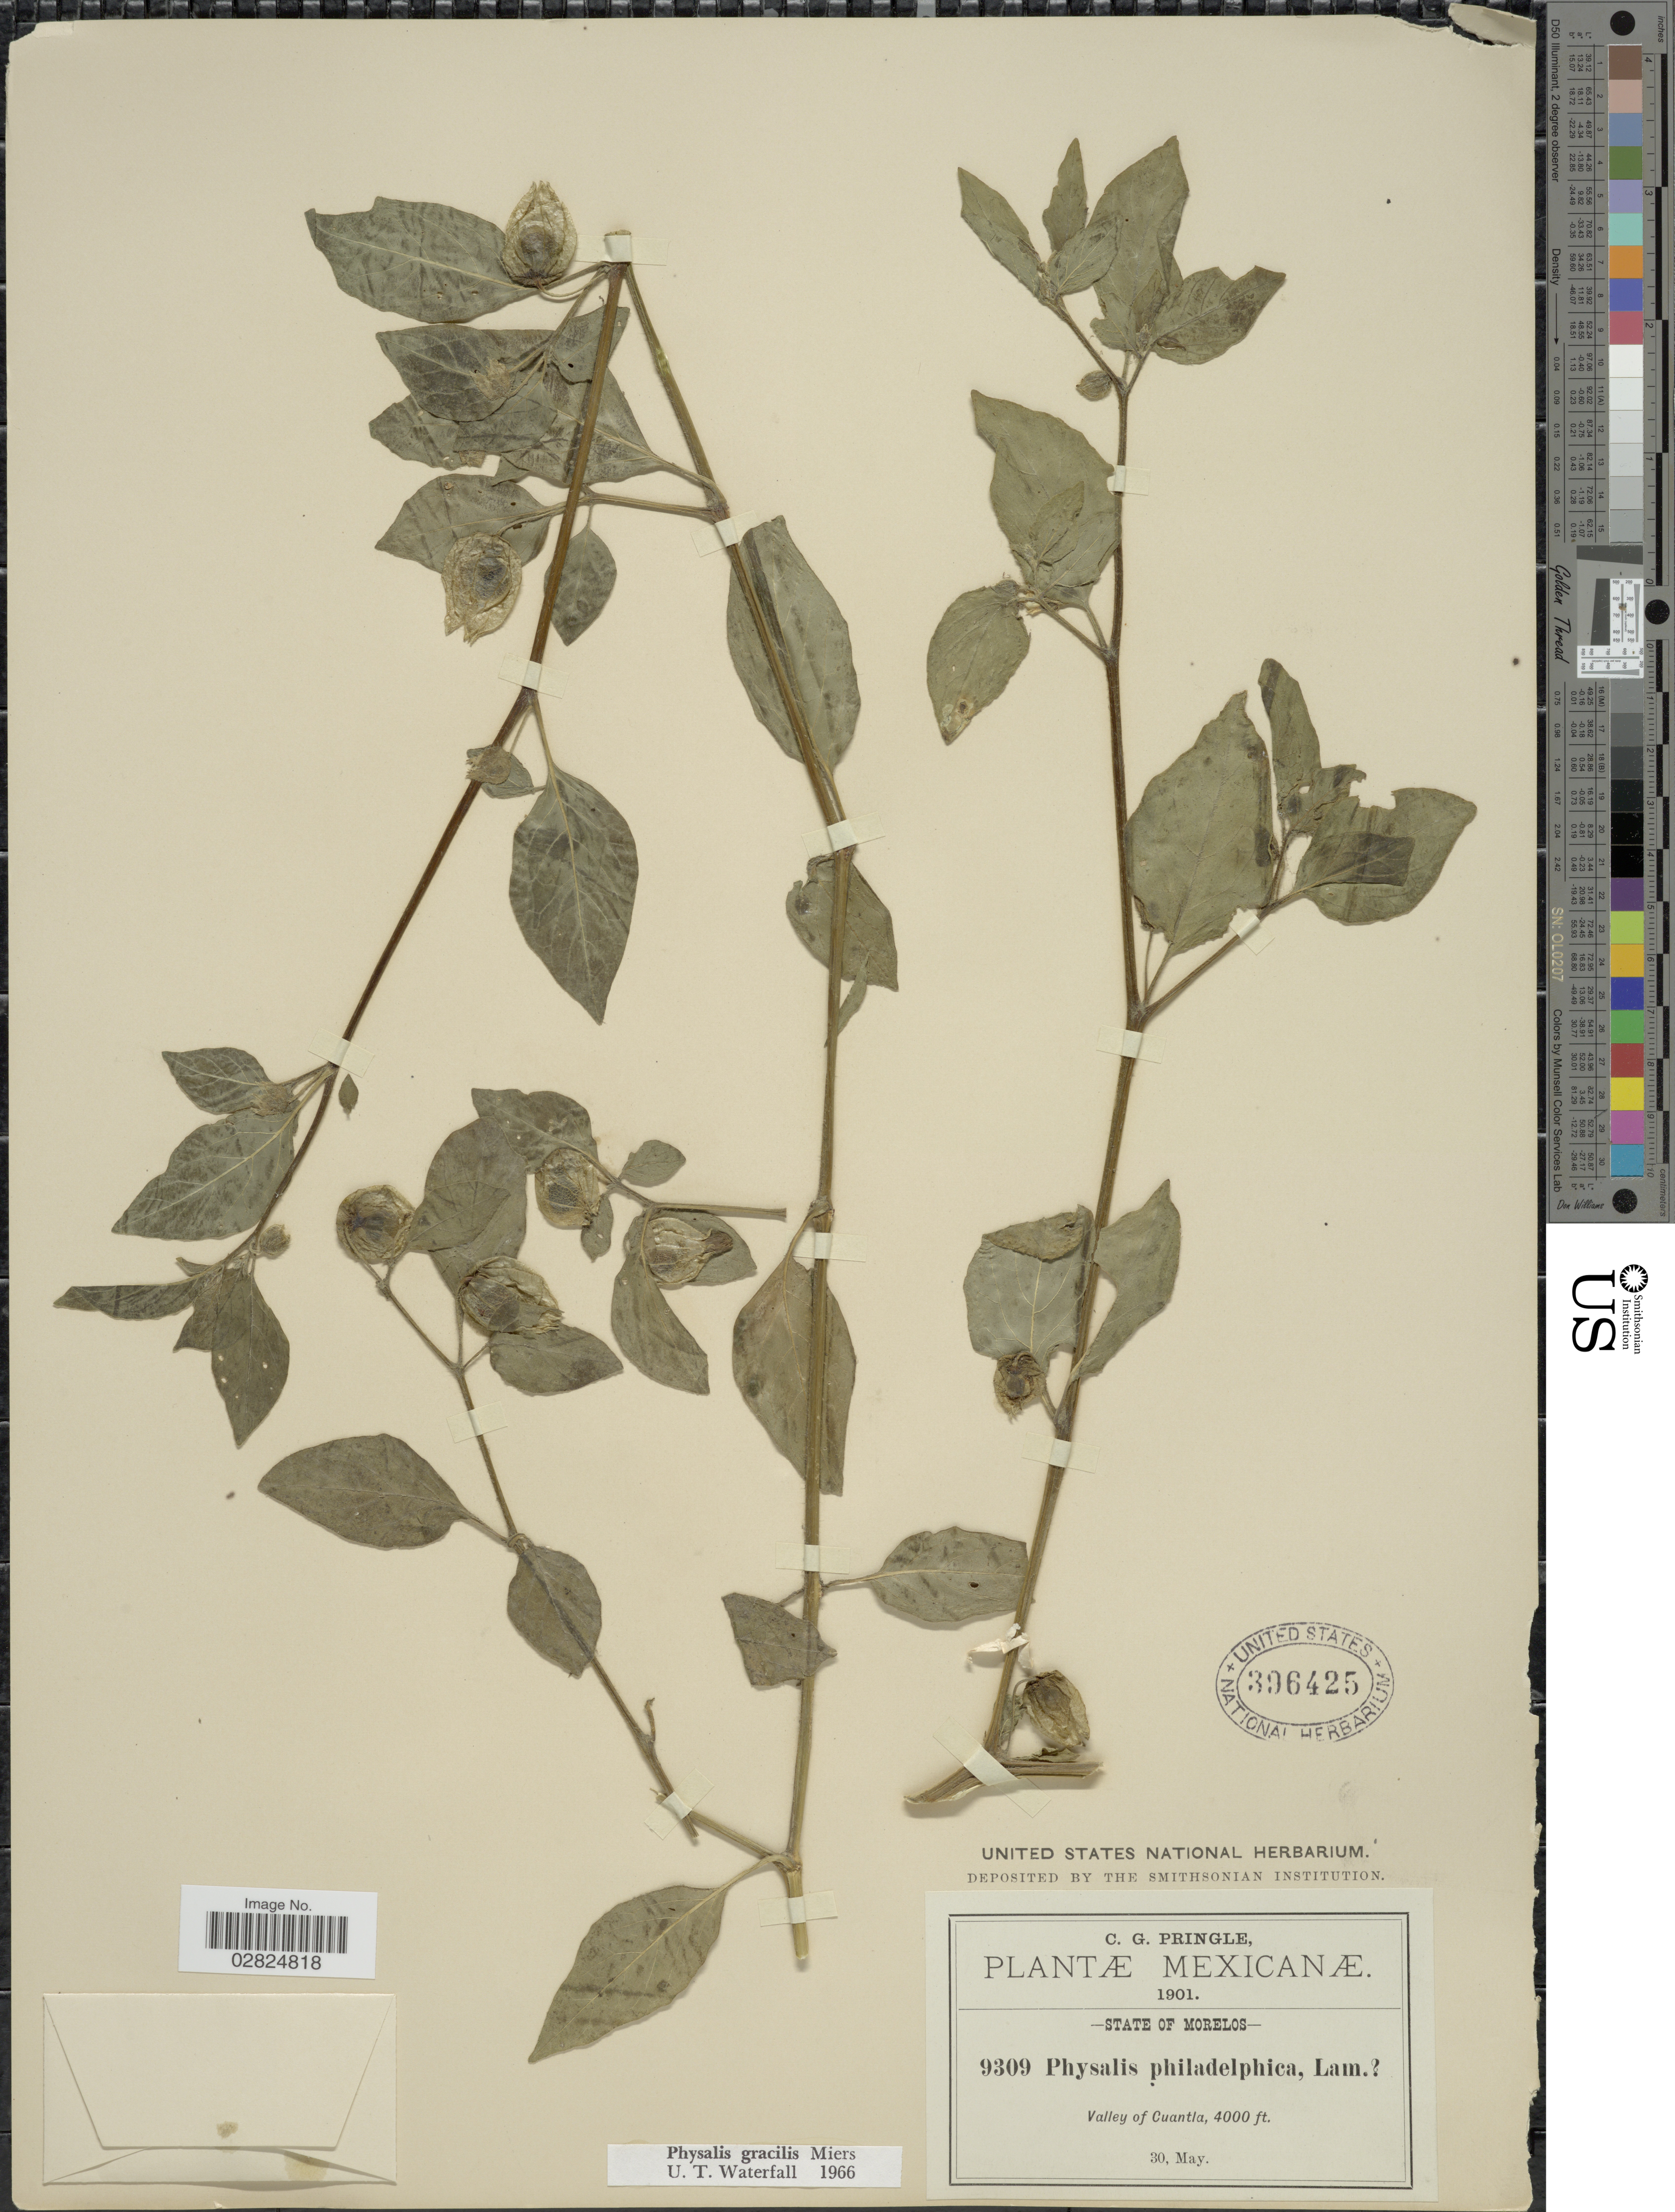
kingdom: Plantae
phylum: Tracheophyta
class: Magnoliopsida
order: Solanales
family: Solanaceae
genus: Physalis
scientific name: Physalis gracilis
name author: Miers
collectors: C. G. Pringle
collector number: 9309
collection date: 1901-05-30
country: Mexico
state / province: Morelos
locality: Valley of Cuantla.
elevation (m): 1219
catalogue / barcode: US 396425